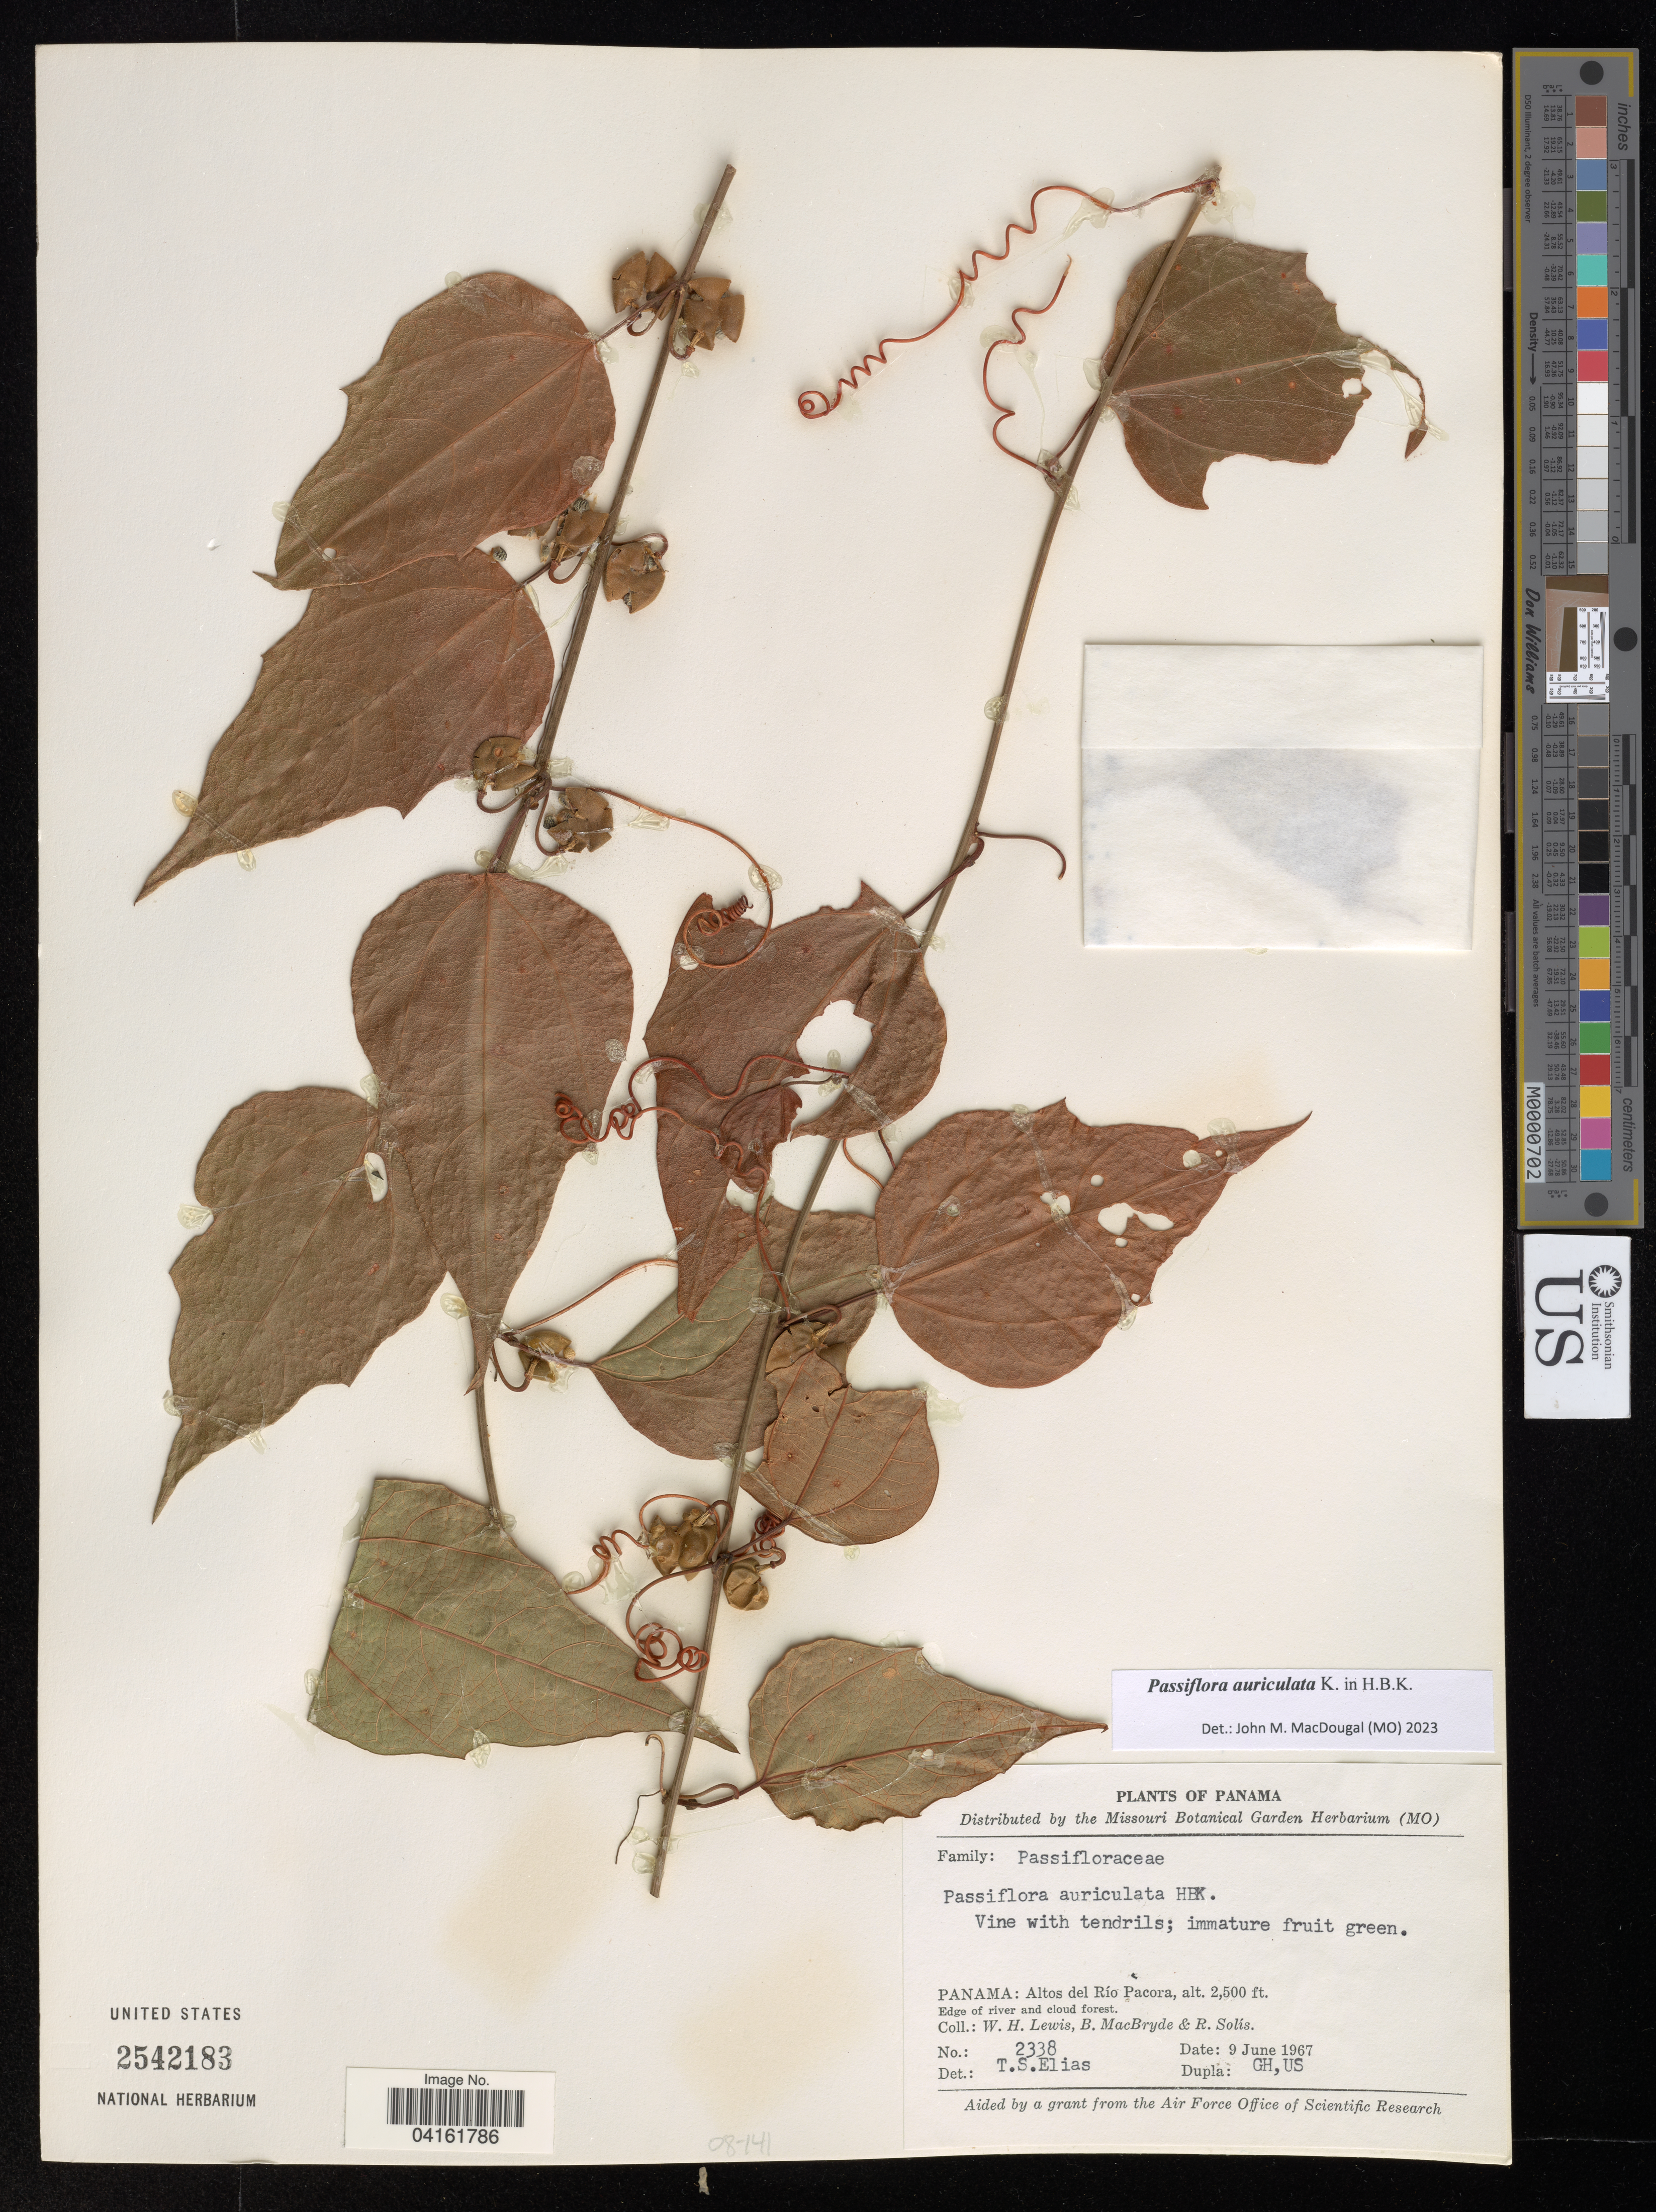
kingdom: Plantae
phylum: Tracheophyta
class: Magnoliopsida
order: Malpighiales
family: Passifloraceae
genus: Passiflora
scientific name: Passiflora auriculata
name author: Kunth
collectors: W. H. Lewis, B. MacBryde & R. Solis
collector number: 2338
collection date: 1967-06-09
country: Panama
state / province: Panamá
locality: Altos del Río Pacora.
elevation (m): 762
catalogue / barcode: US 2542183